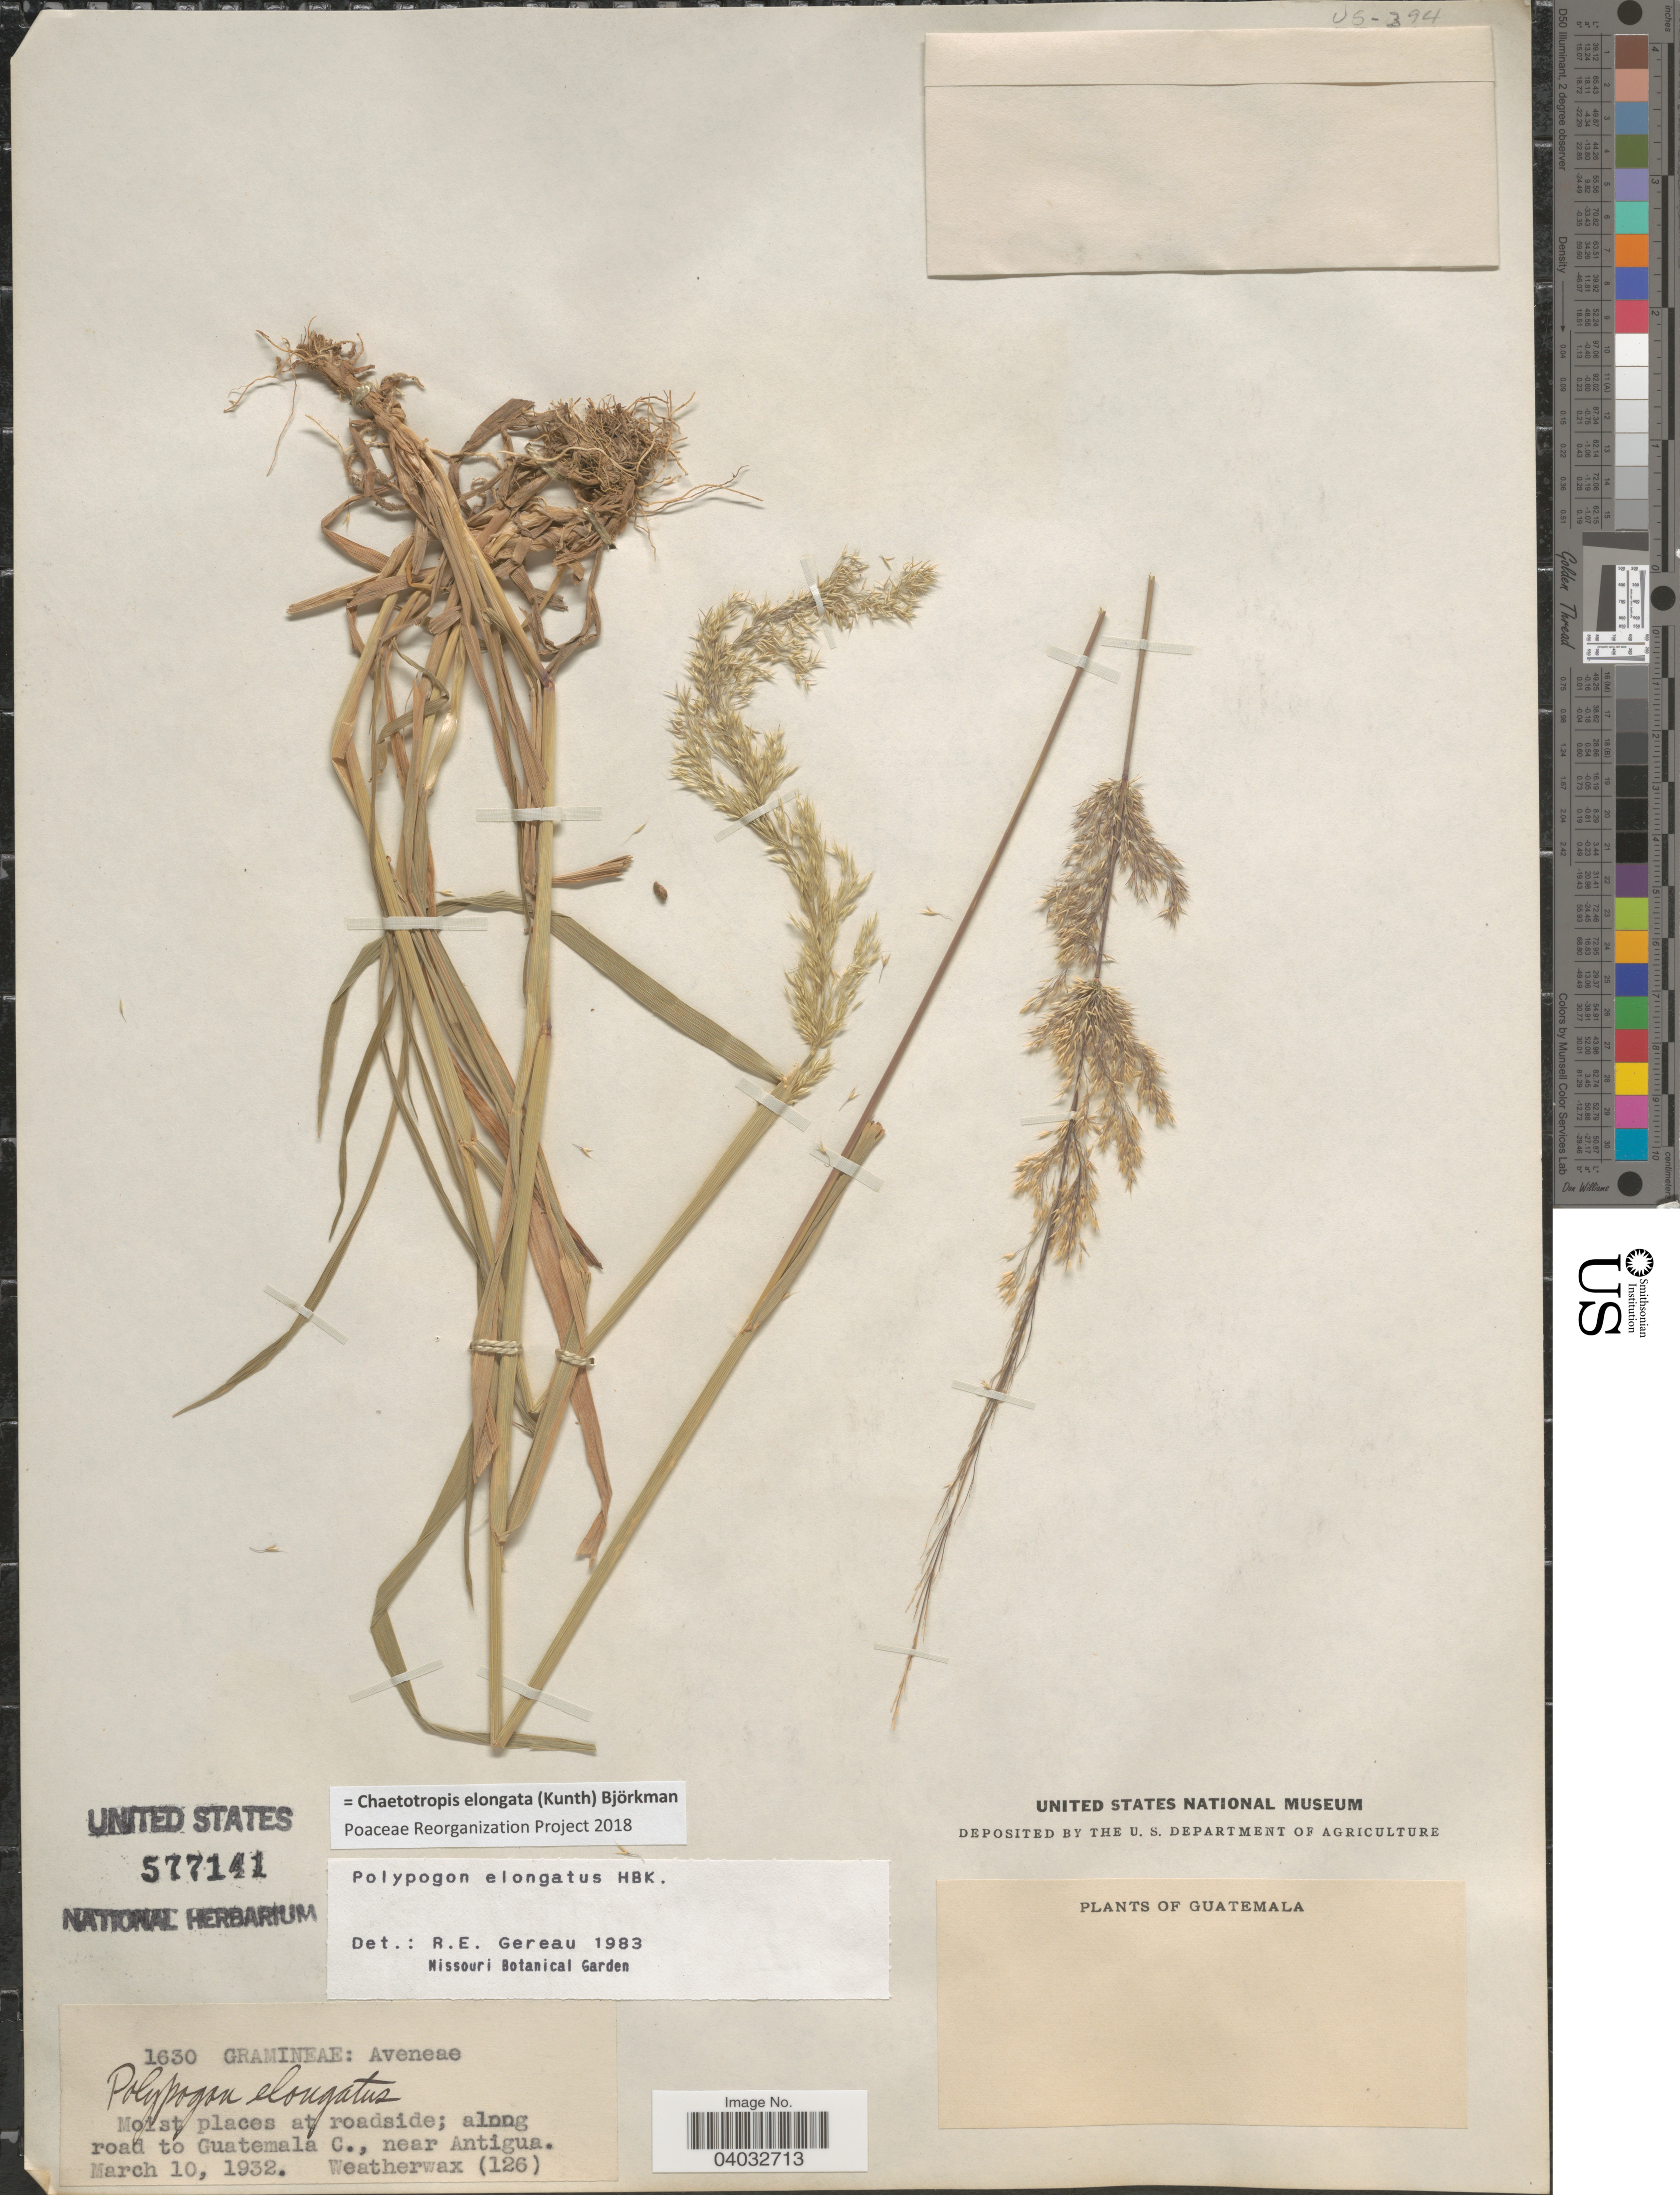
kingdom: Plantae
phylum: Tracheophyta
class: Liliopsida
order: Poales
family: Poaceae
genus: Chaetotropis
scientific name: Chaetotropis elongata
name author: (Kunth) Björkman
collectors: -. Weatherwax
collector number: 126?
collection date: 1932-03-10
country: Guatemala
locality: Along road to Guatemala C., near Antigua.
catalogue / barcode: US 577141